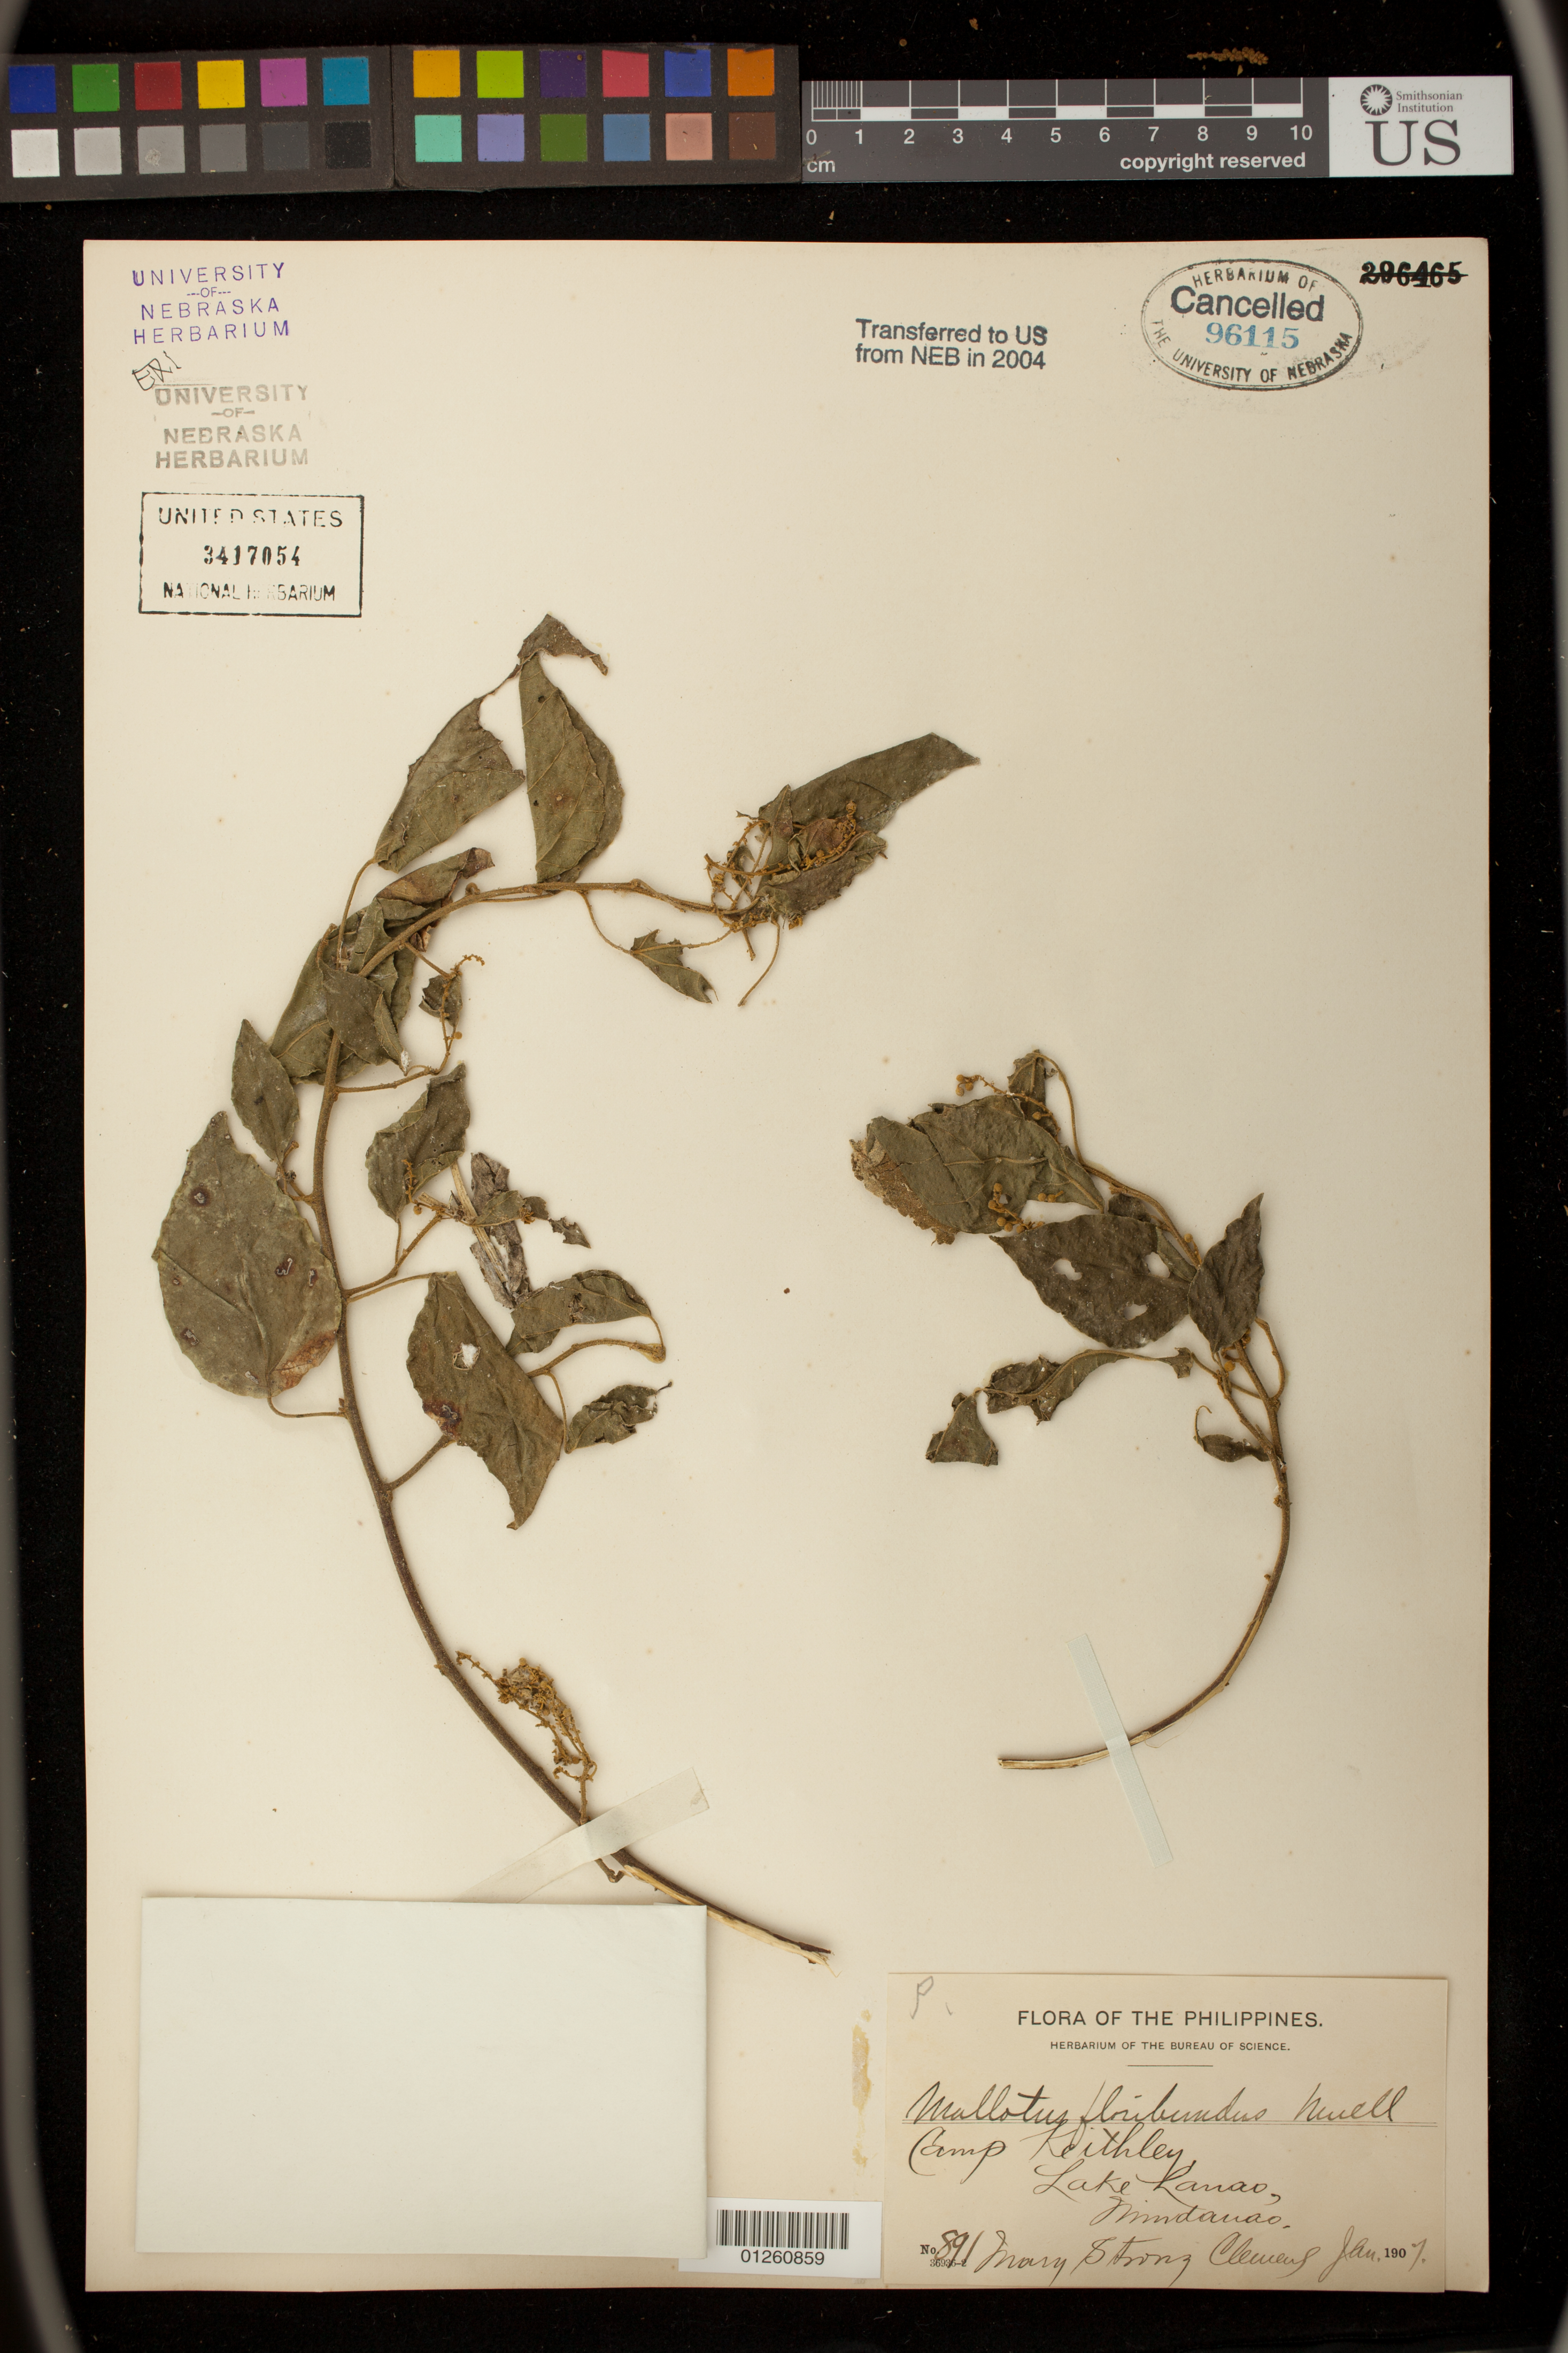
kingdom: Plantae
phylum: Tracheophyta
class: Magnoliopsida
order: Malpighiales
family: Euphorbiaceae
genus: Mallotus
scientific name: Mallotus floribundus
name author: (Blume) Müll. Arg.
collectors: M. S. Clemens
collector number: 891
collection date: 1907-01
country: Philippines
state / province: Muslim Mindanao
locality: Camp Keithley, Lake Lanao, Mindanao.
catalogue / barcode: US 3417054